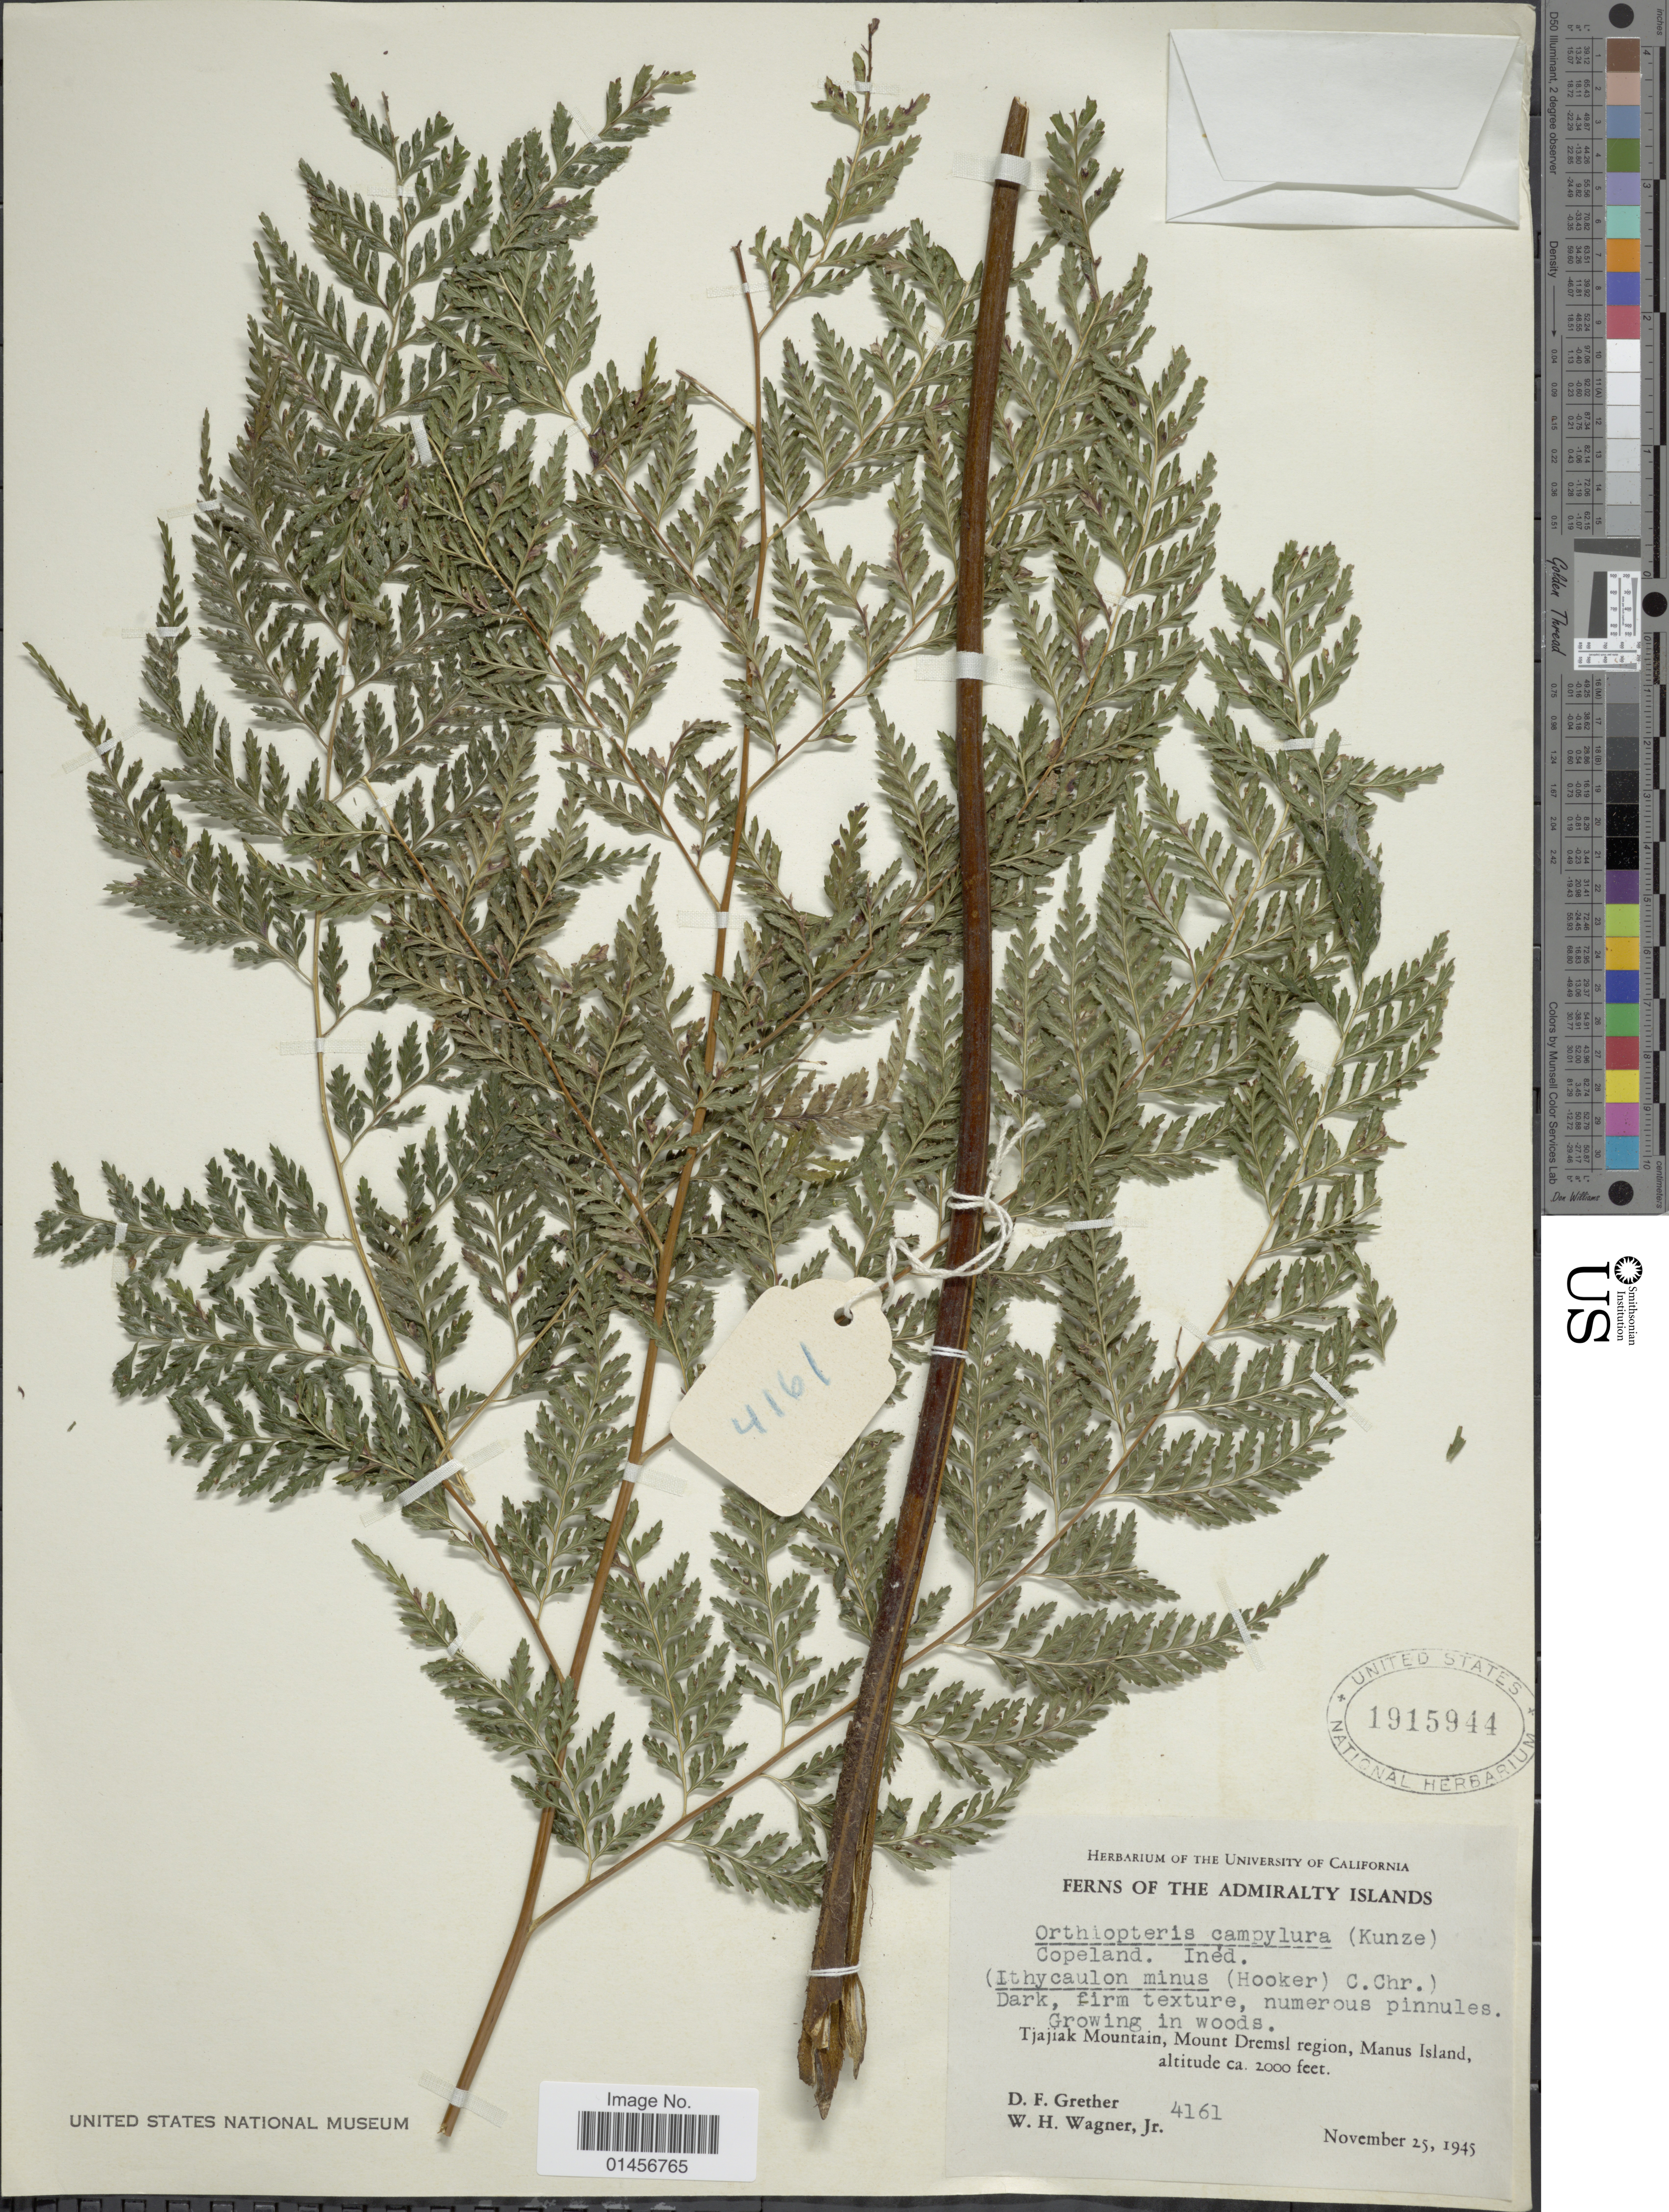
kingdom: Plantae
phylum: Tracheophyta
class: Polypodiopsida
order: Polypodiales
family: Saccolomataceae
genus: Saccoloma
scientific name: Saccoloma tenue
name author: (Brack.) Mett.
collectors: D. F. Grether & W. H. Wagner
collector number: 4161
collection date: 1945-11-25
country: Papua New Guinea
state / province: Manus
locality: Admiralty Islands, Tjajiak Mountain, Mount Dremsl region, Manus Island.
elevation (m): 610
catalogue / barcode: US 1915944